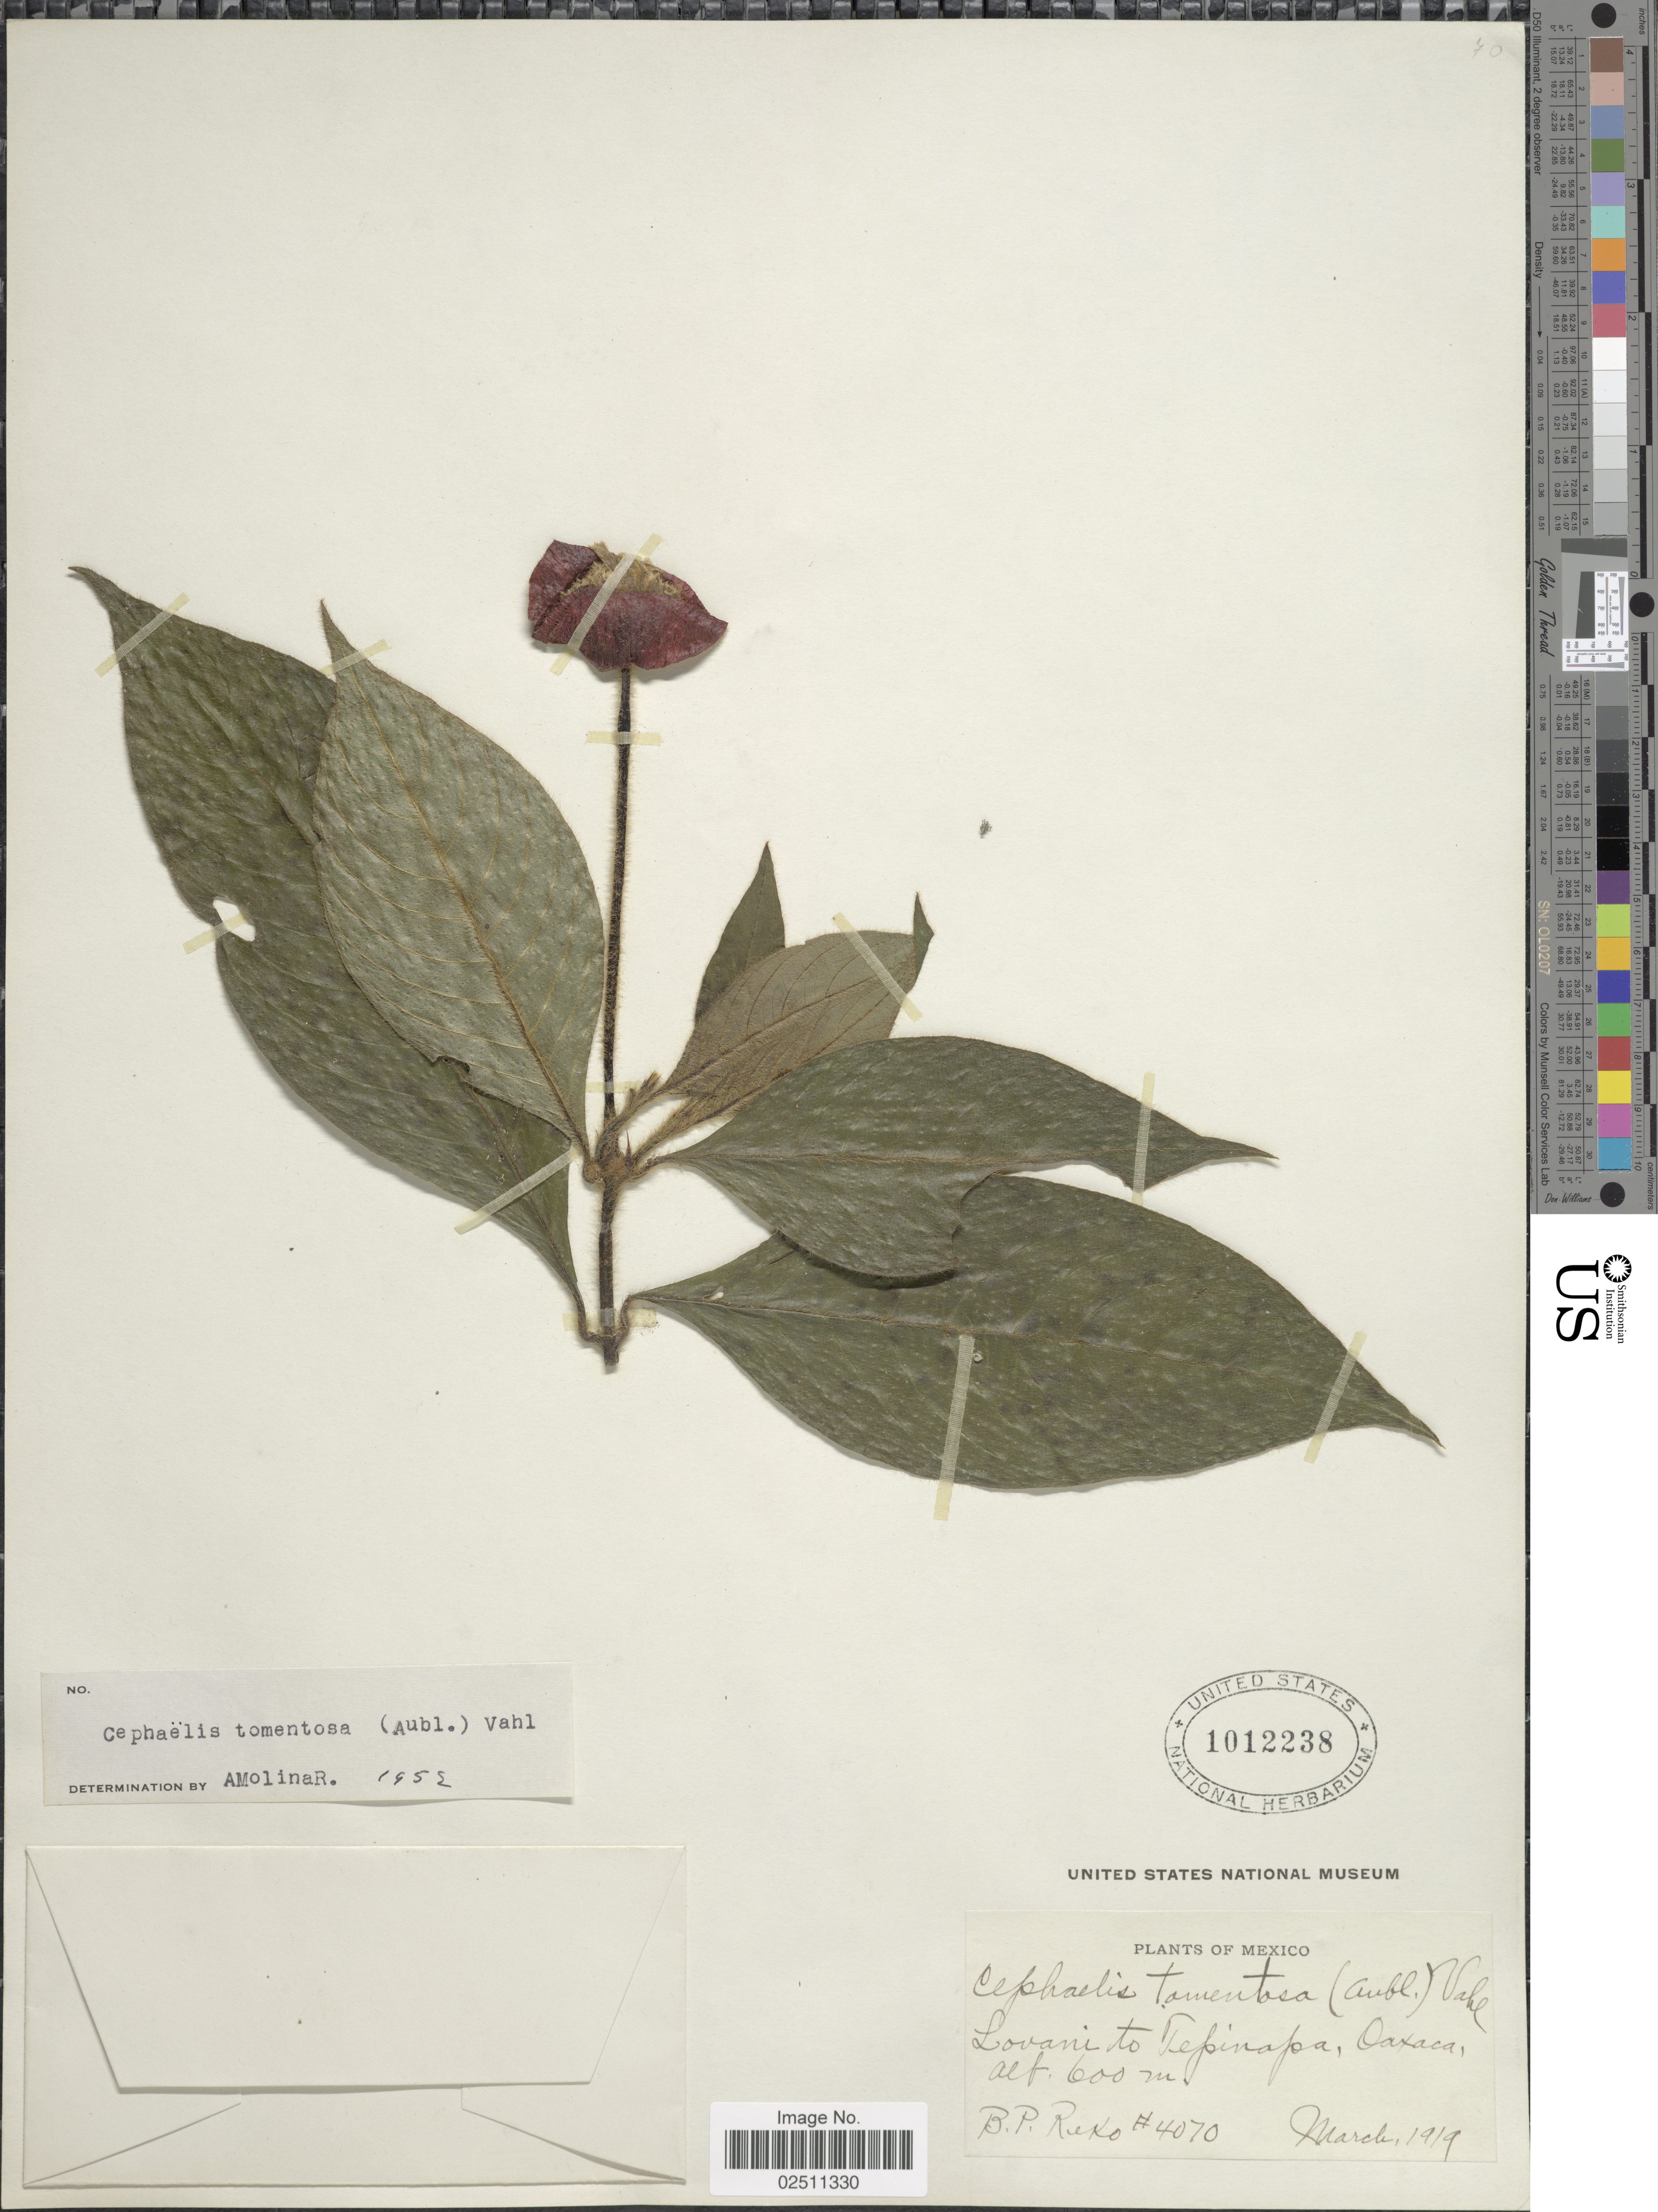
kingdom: Plantae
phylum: Tracheophyta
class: Magnoliopsida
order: Gentianales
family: Rubiaceae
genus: Psychotria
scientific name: Psychotria poeppigiana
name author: Müll. Arg.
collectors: B. P. Reko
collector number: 4070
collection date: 1919-03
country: Mexico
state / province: Oaxaca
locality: Lovani to Tepinapa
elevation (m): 600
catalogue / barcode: US 1012238